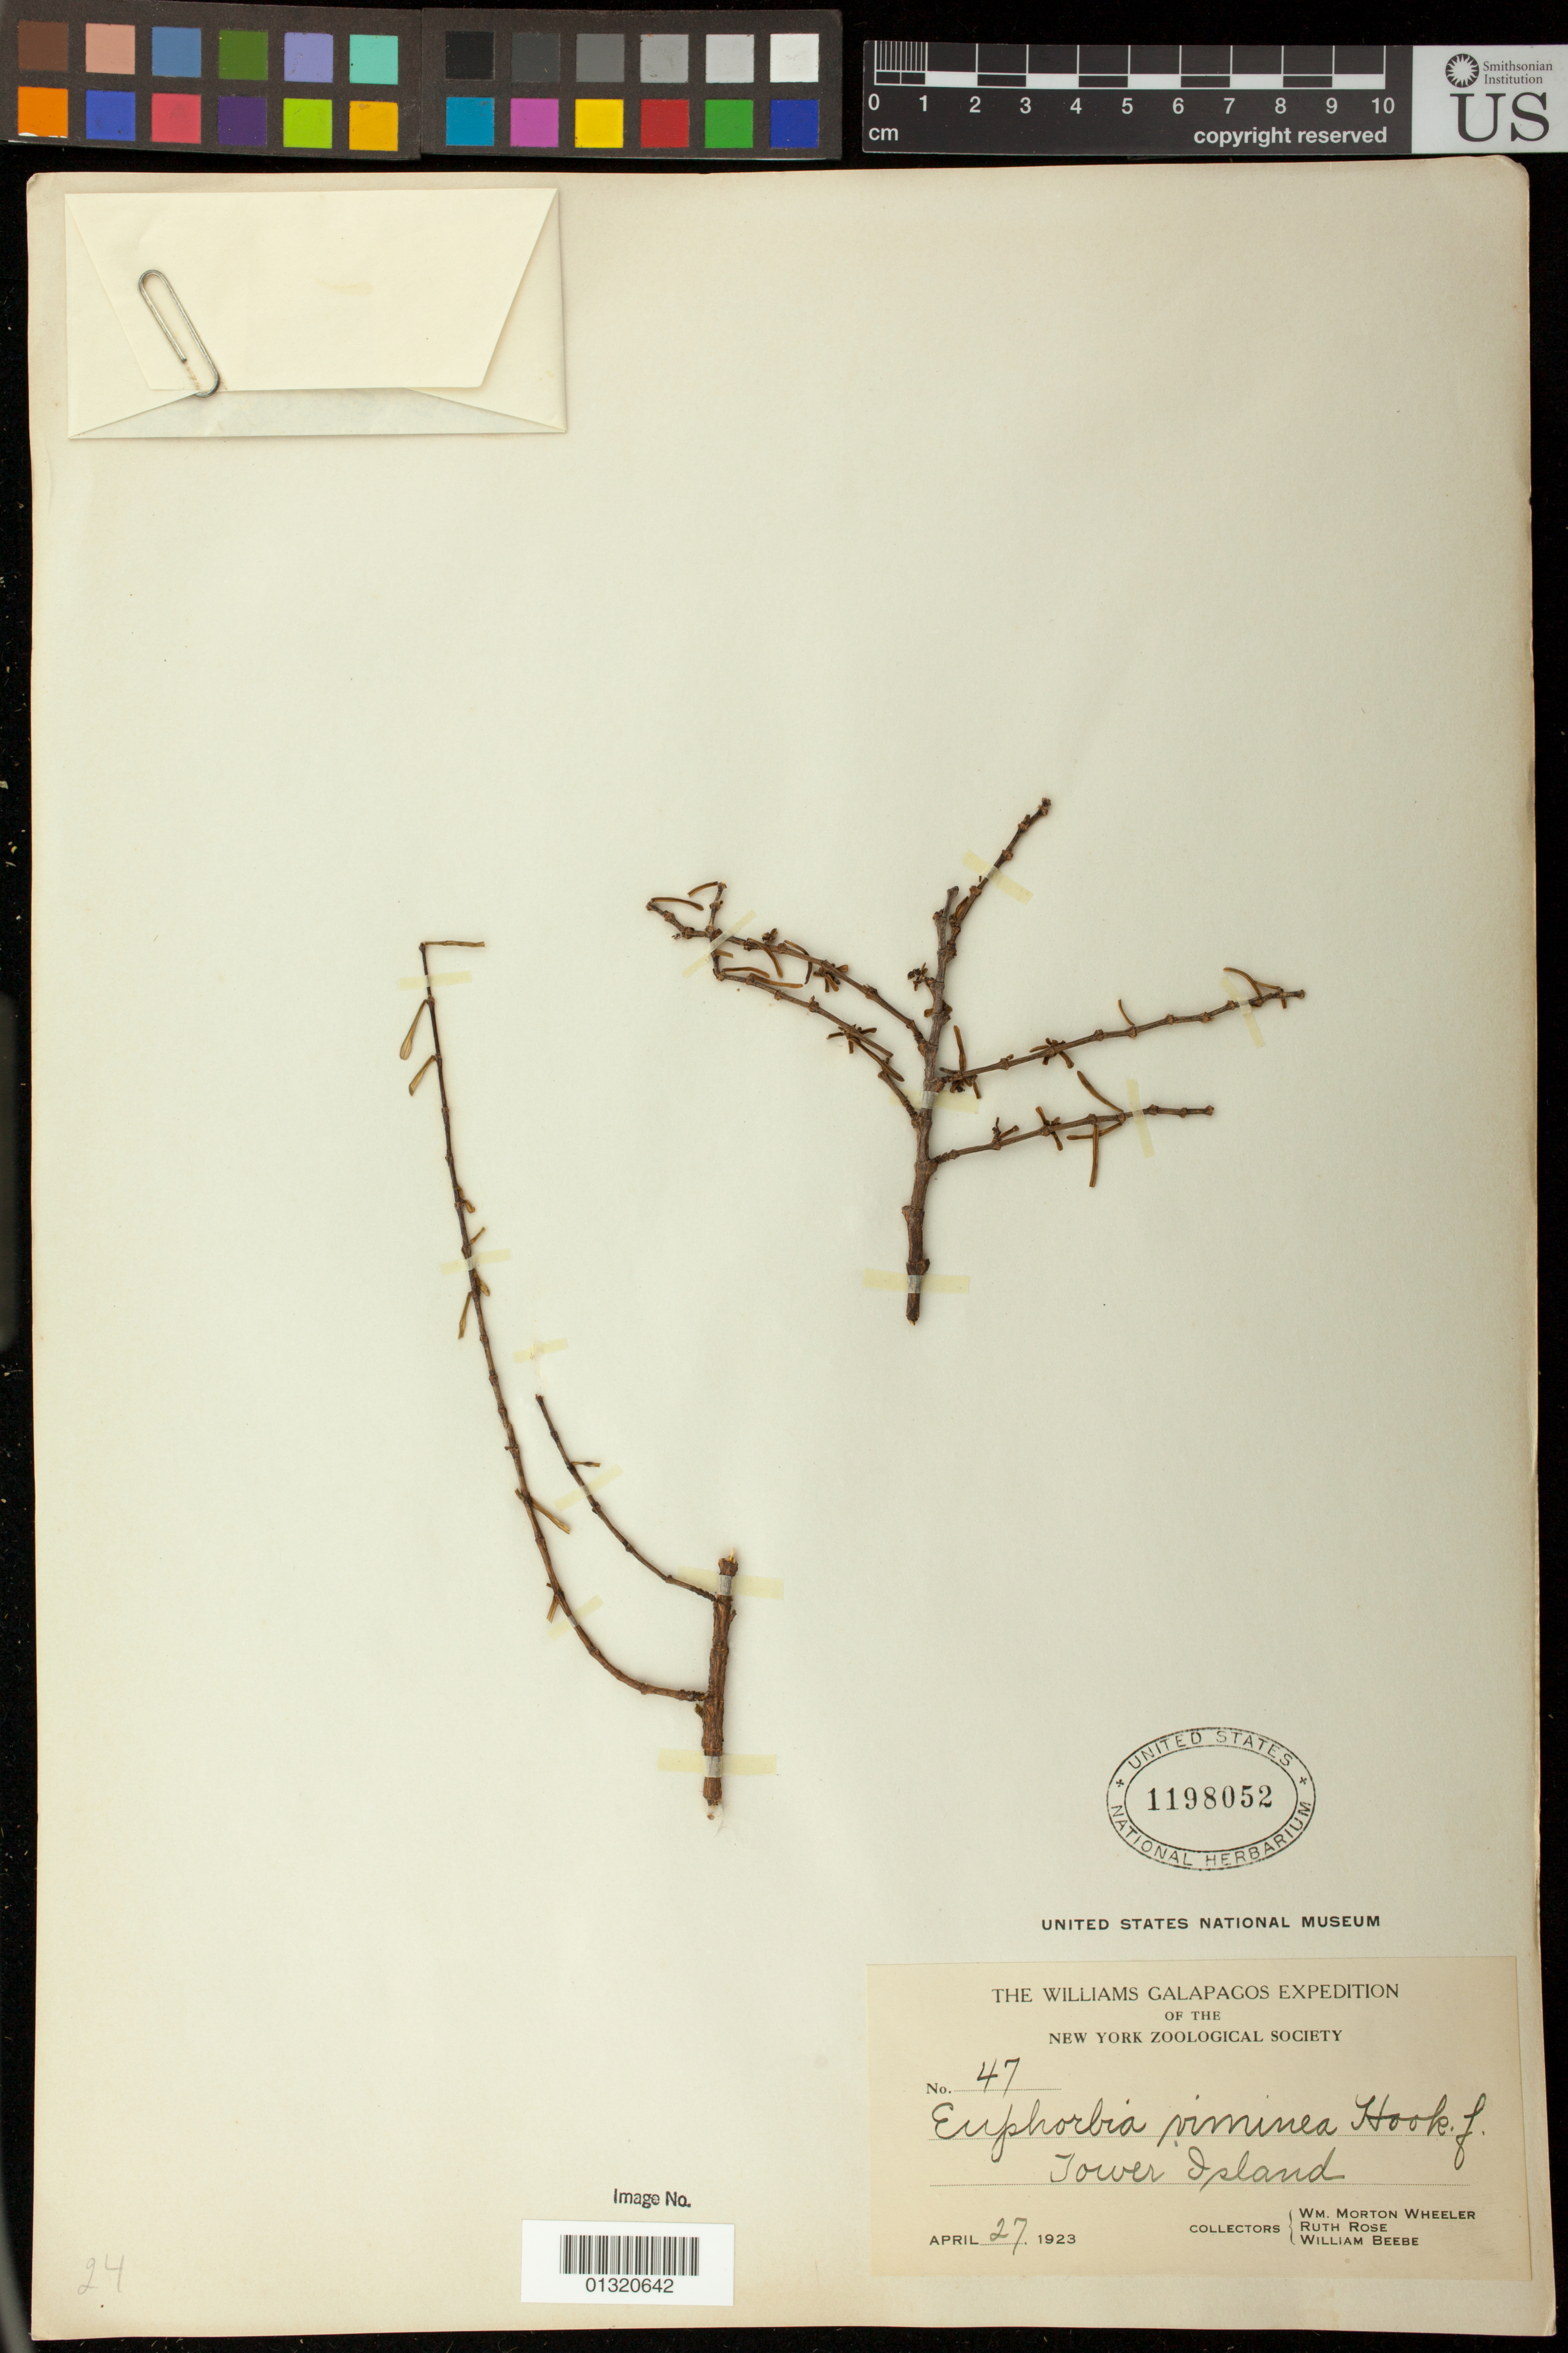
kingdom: Plantae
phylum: Tracheophyta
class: Magnoliopsida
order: Malpighiales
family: Euphorbiaceae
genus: Euphorbia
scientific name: Euphorbia viminea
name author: Hook. f.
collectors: W. Wheeler, R. Rose & W. Beebe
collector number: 47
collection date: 1923-04-27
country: Ecuador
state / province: Colón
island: Tower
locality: Tower Island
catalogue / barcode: US 1198052